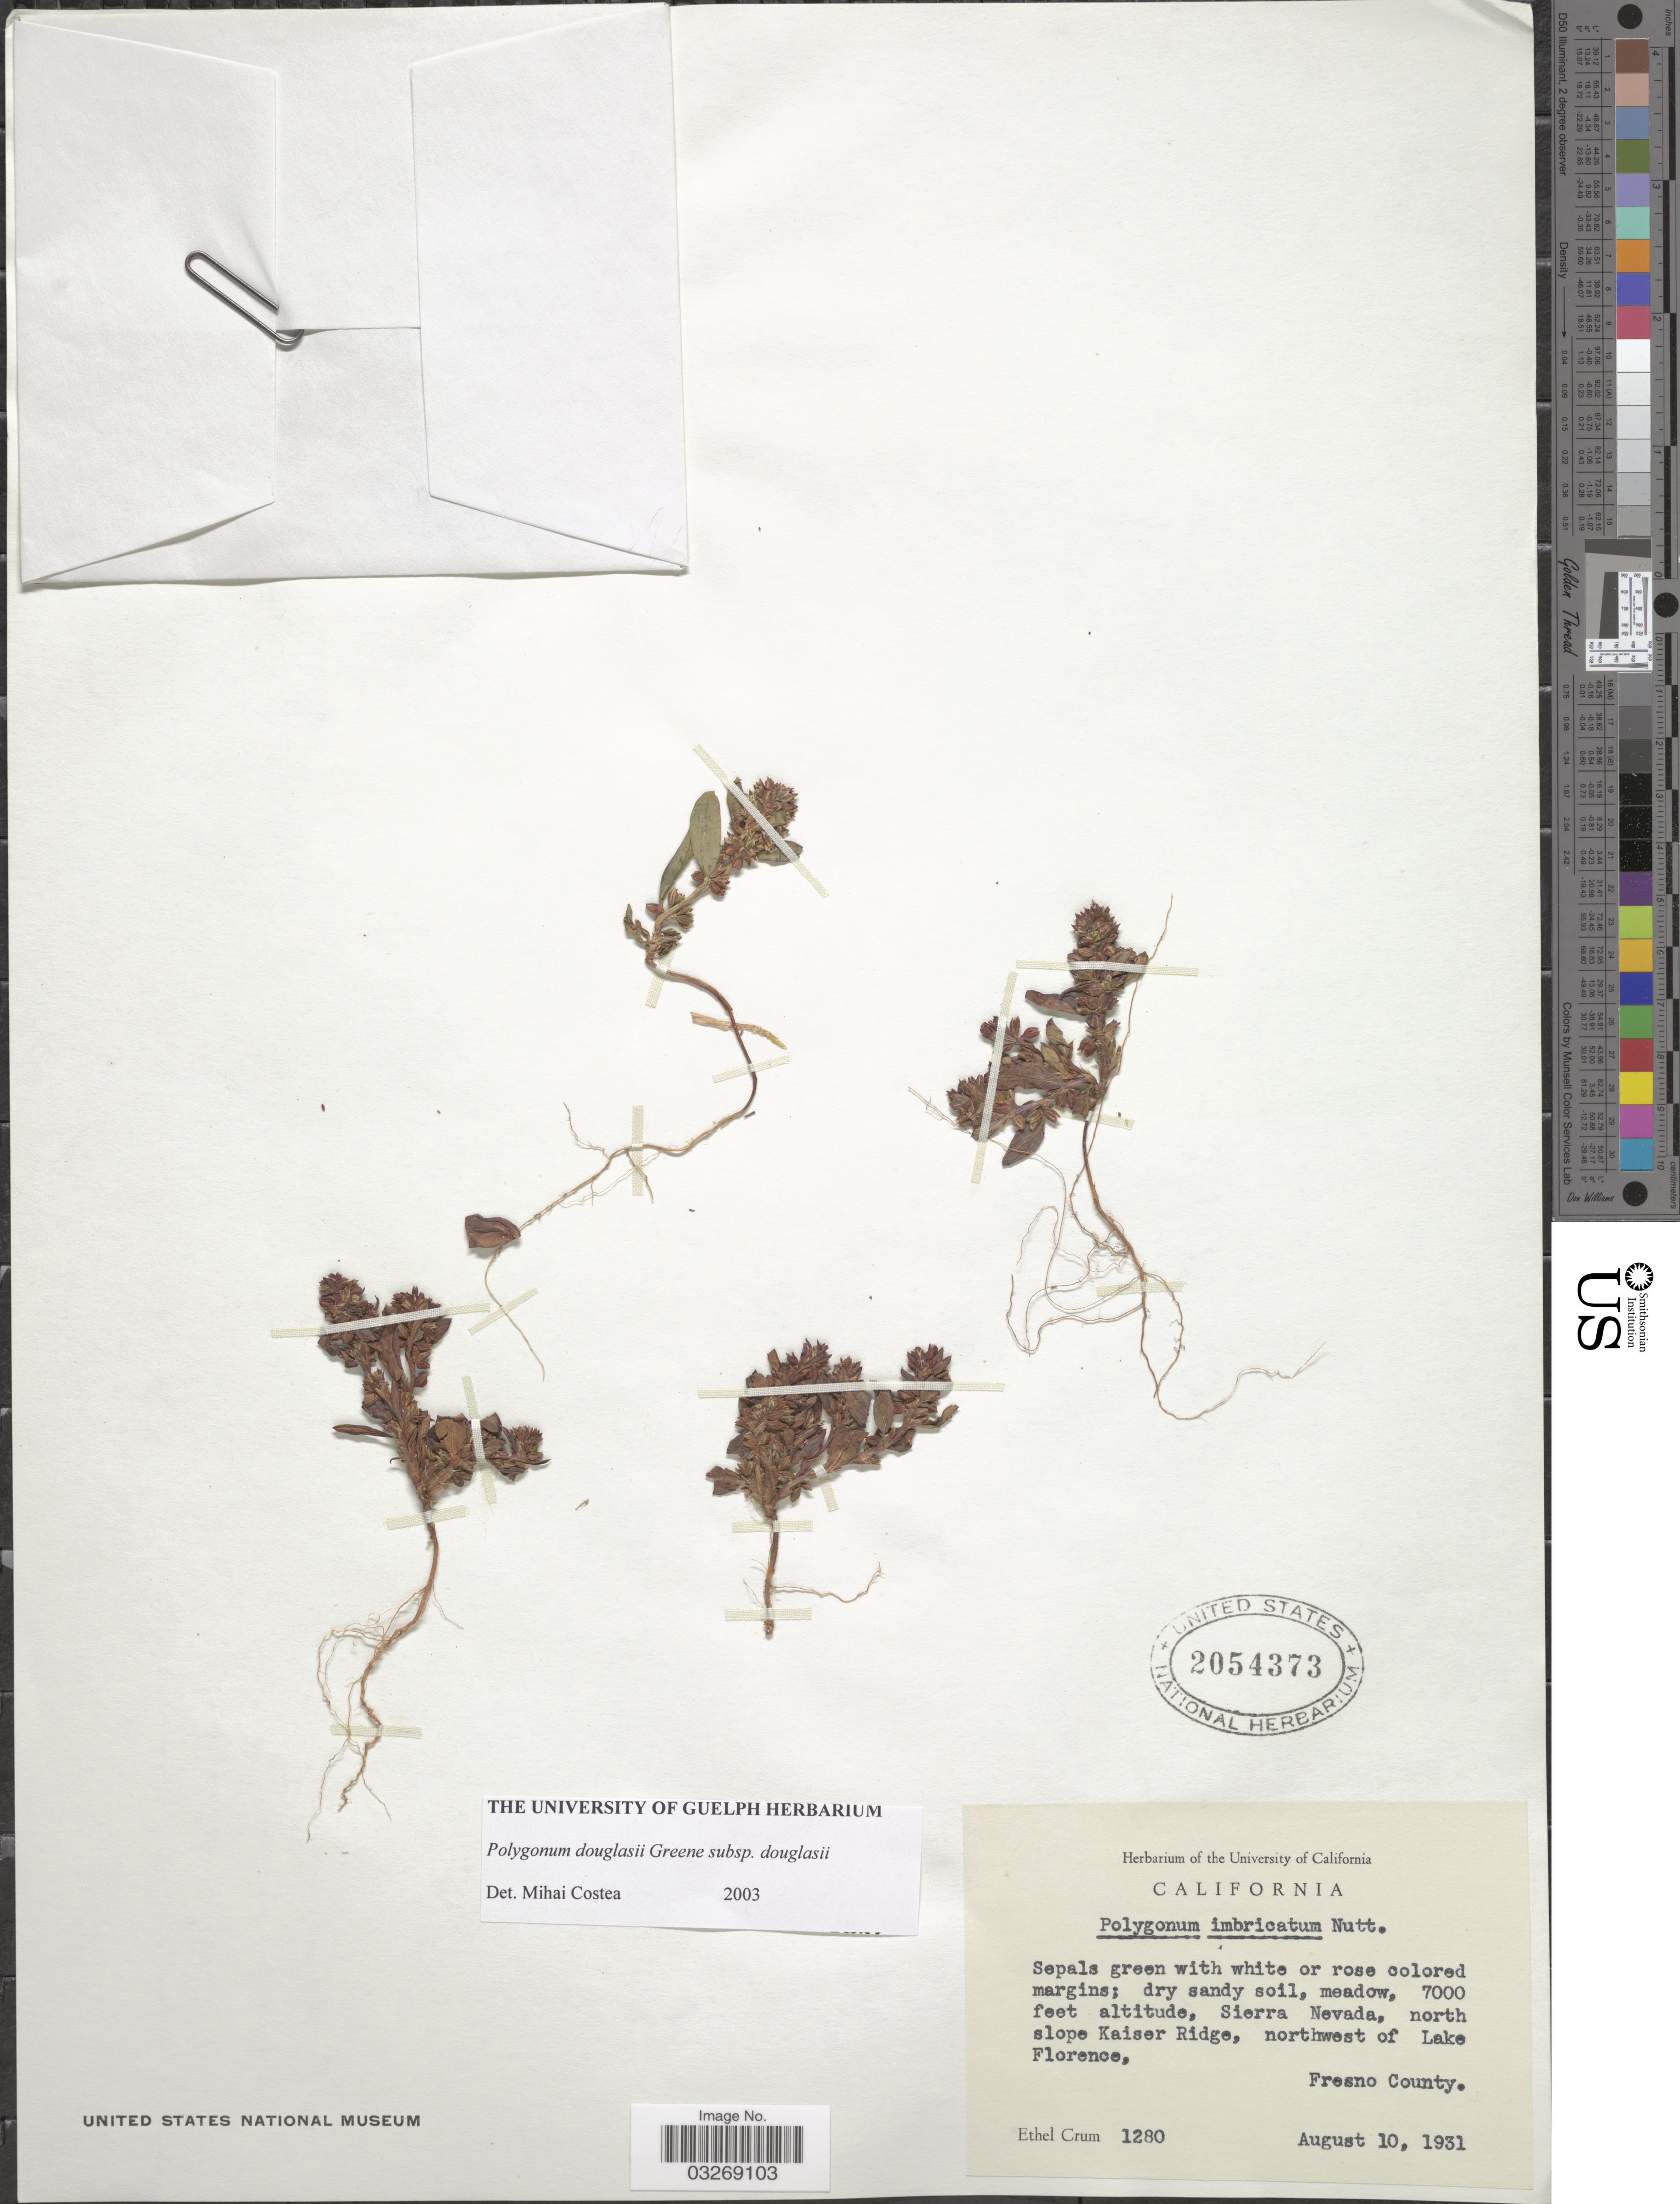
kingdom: Plantae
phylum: Tracheophyta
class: Magnoliopsida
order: Caryophyllales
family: Polygonaceae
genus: Polygonum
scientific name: Polygonum douglasii subsp. douglasii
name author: Greene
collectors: E. K. Crum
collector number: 1280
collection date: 1931-08-10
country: United States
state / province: California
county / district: Fresno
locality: Sierra Nevada, north slope Kaiser Ridge, northwest of Lake Florence, Fresno County.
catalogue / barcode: US 2054373